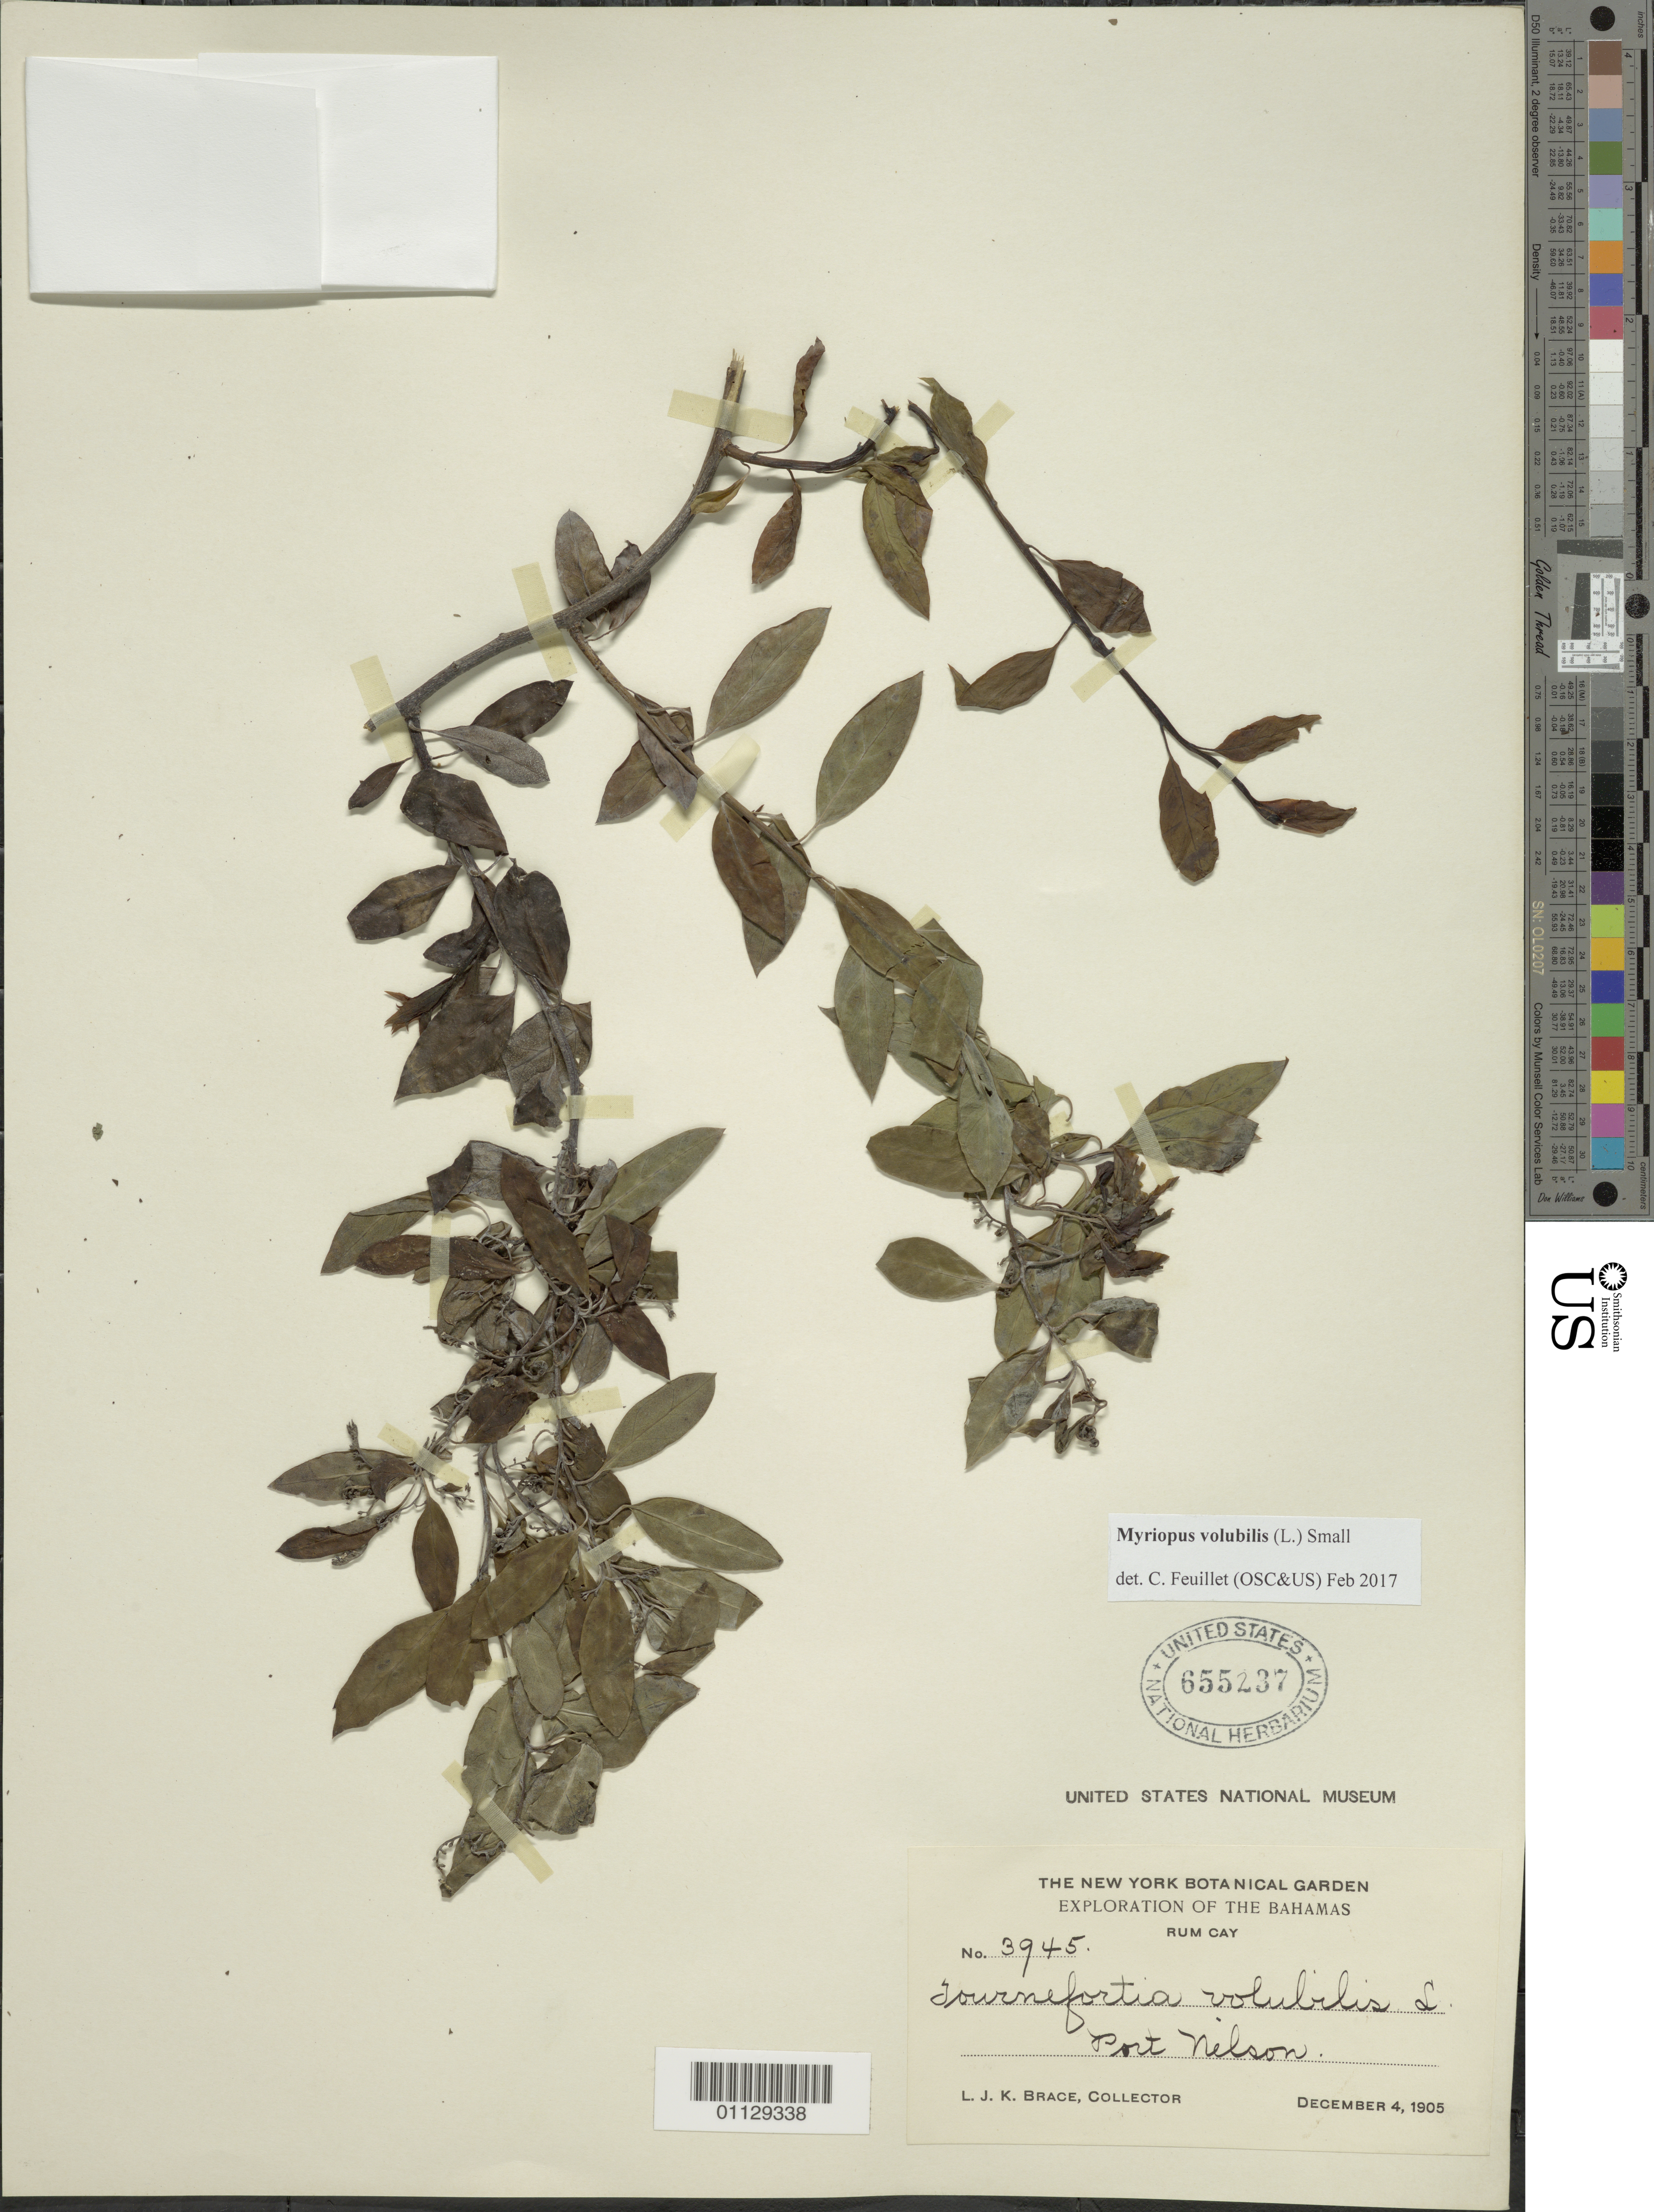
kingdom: Plantae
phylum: Tracheophyta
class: Magnoliopsida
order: Boraginales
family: Heliotropiaceae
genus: Myriopus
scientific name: Myriopus volubilis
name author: (L.) Small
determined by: Feuillet, C.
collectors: L. J. K. Brace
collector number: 3945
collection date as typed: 04 Dec 1905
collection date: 1905-12-04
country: Bahamas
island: Rum Cay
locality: Rum Cay, Port Nelson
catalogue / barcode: US 655237